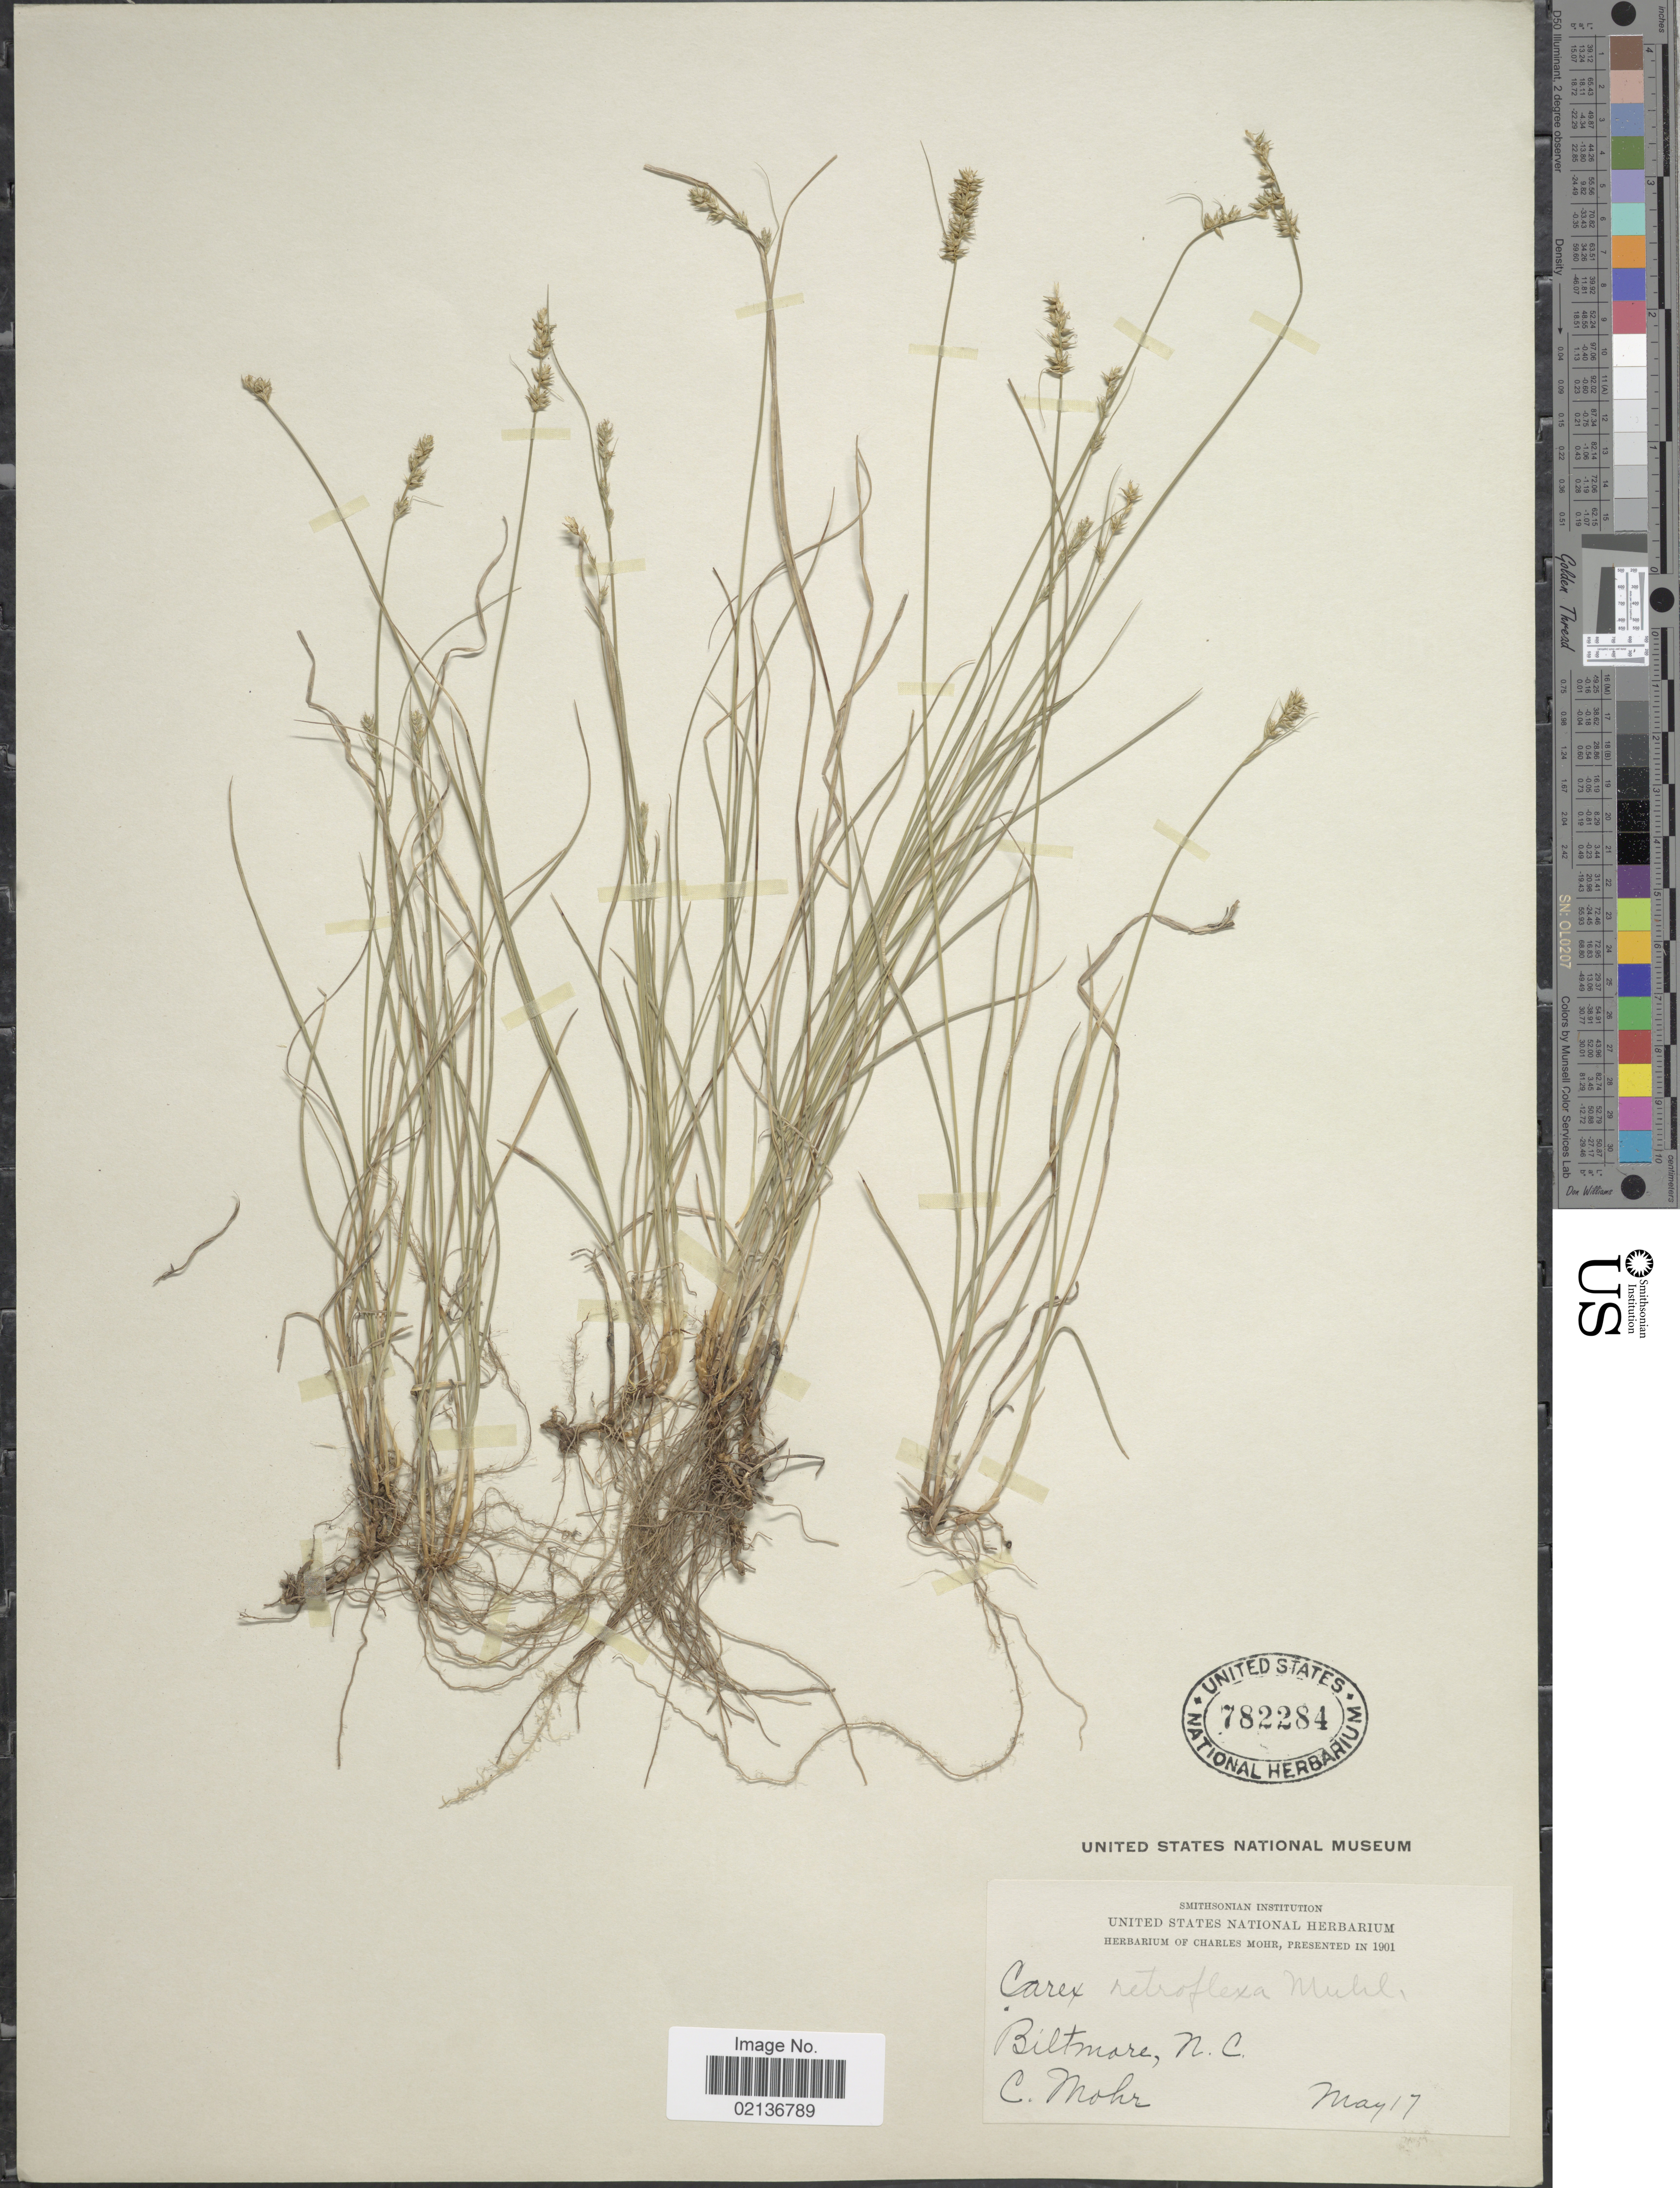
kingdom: Plantae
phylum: Tracheophyta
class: Liliopsida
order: Poales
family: Cyperaceae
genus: Carex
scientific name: Carex texensis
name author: (Torr. ex L.H. Bailey) L.H. Bailey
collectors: C. T. Mohr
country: United States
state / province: North Carolina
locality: Biltmore, N.C.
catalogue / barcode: US 782284